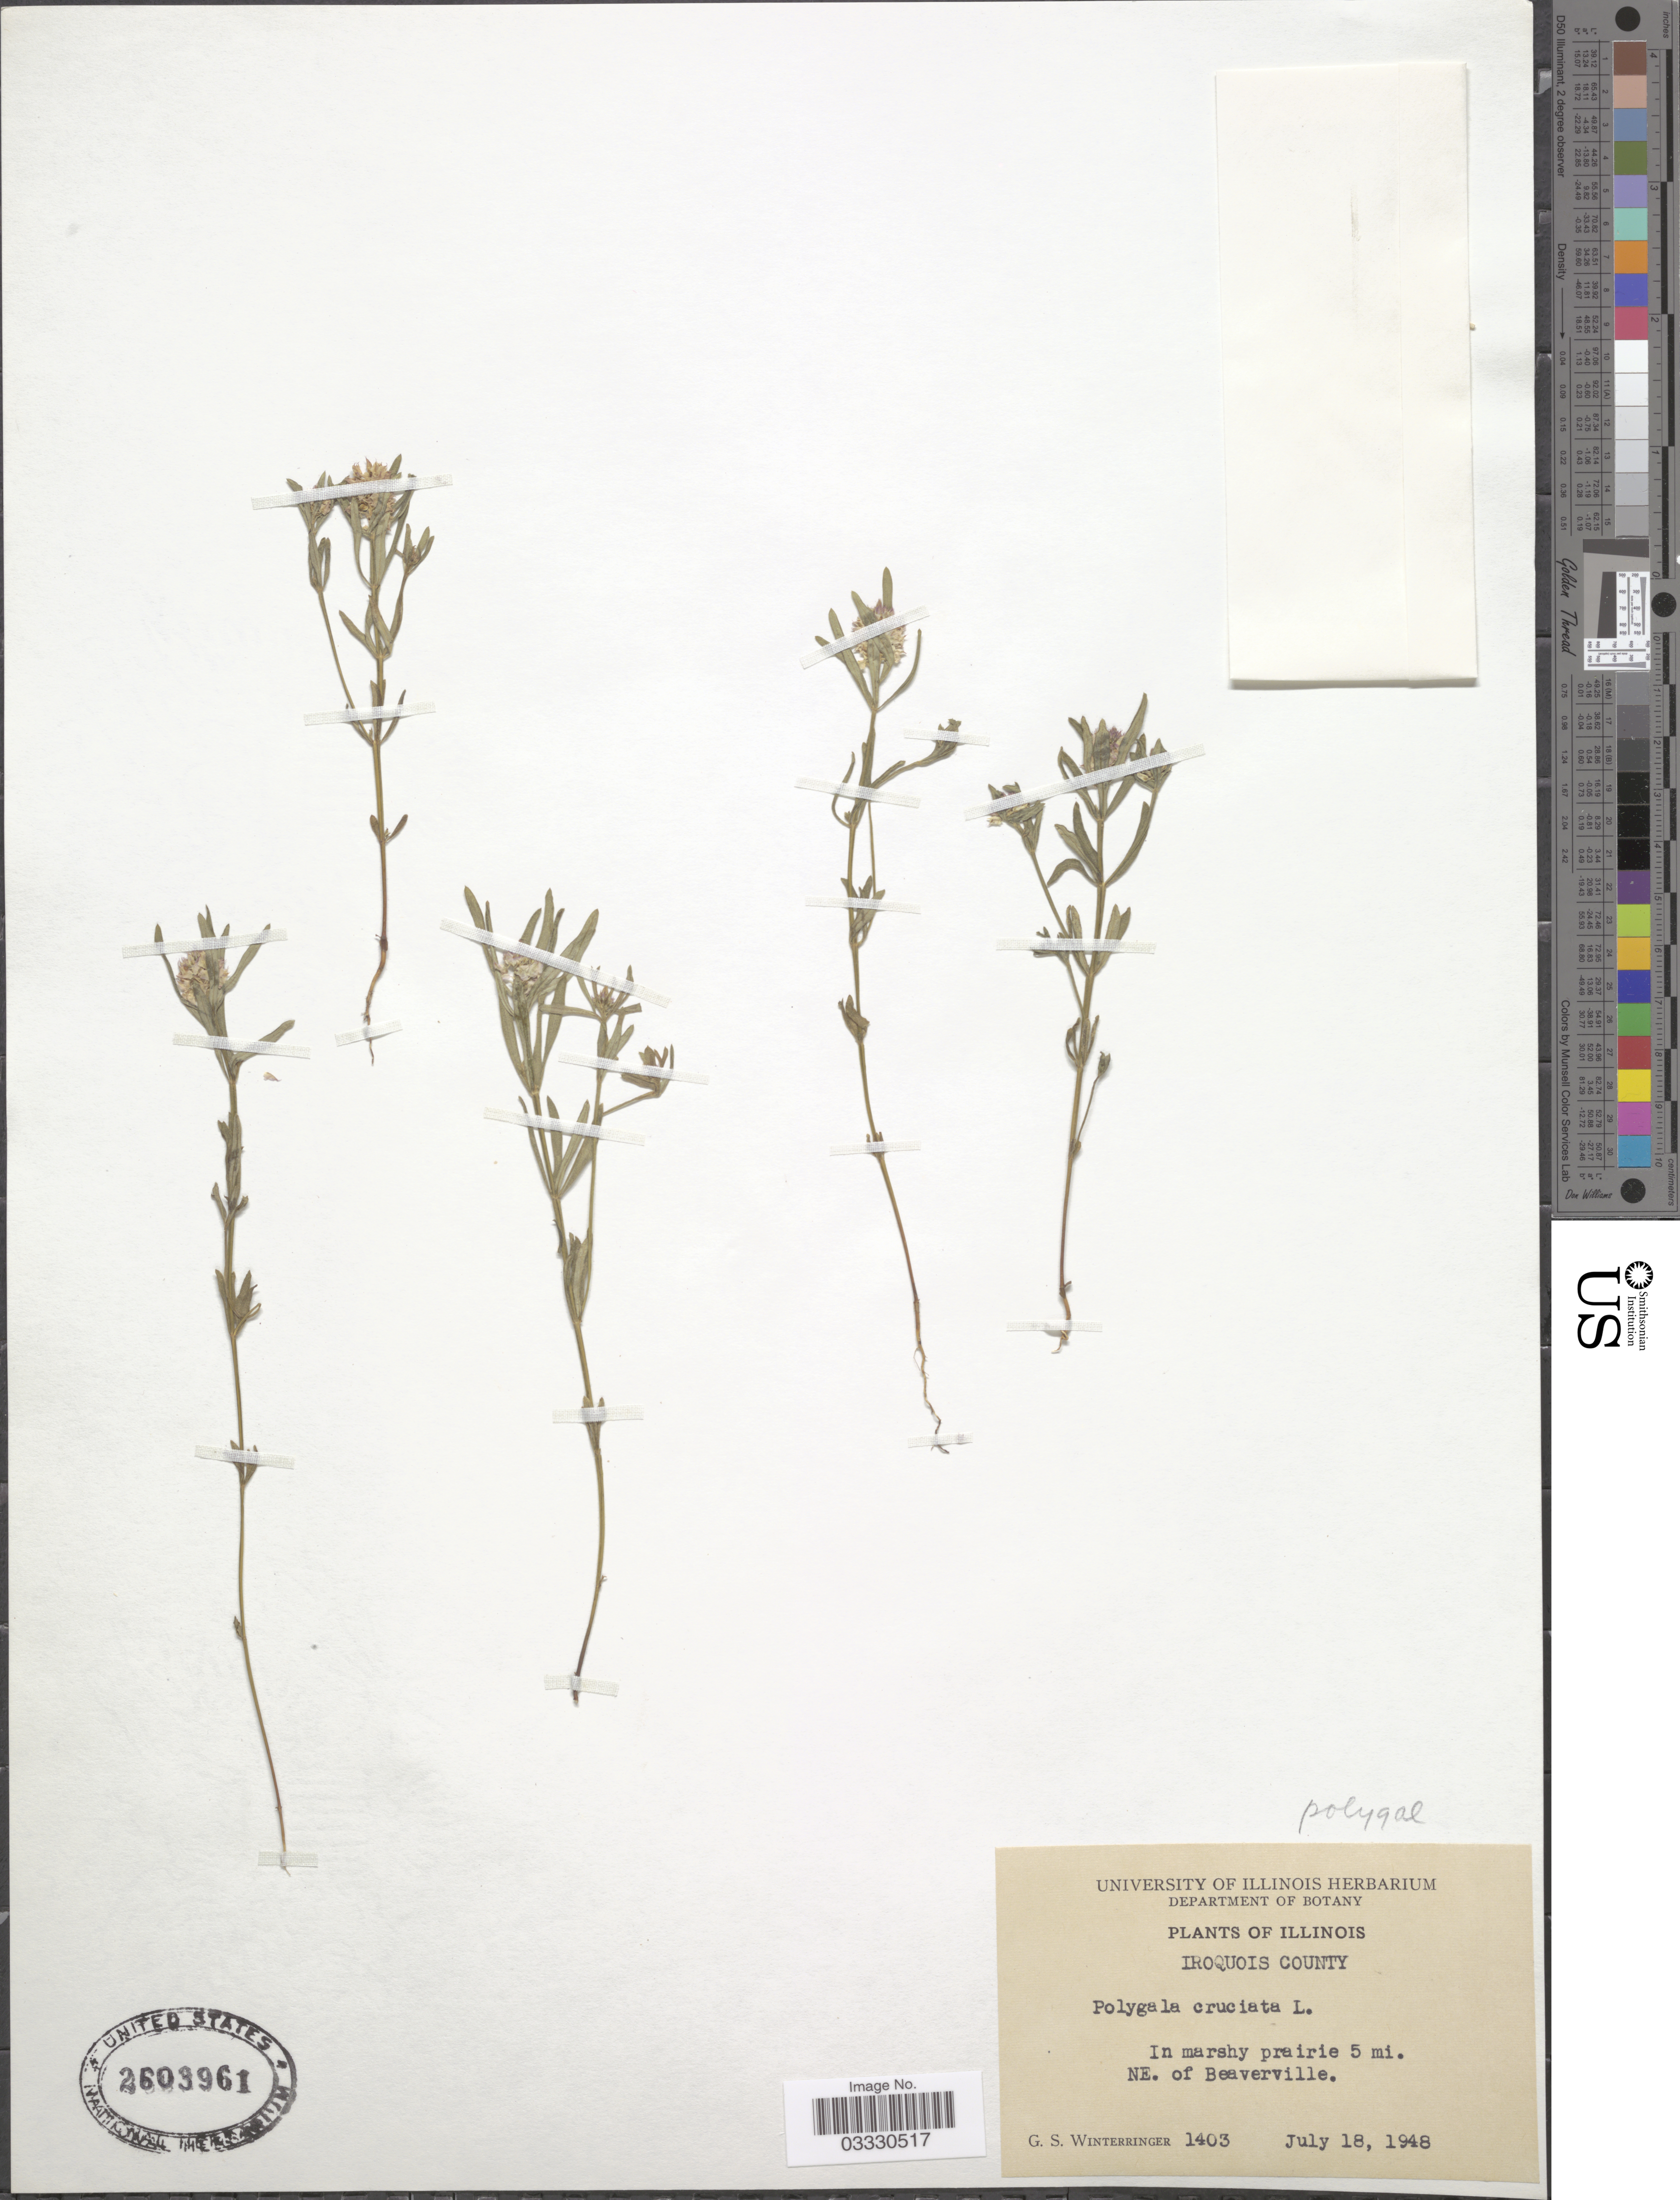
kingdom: Plantae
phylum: Tracheophyta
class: Magnoliopsida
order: Fabales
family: Polygalaceae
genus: Polygala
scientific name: Polygala cruciata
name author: L.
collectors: G. Winterringer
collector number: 1403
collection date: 1948-07-18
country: United States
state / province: Illinois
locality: Iroquois County. In marshy prairie 5 mi. NE. of Beaverville.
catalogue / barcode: US 2603961